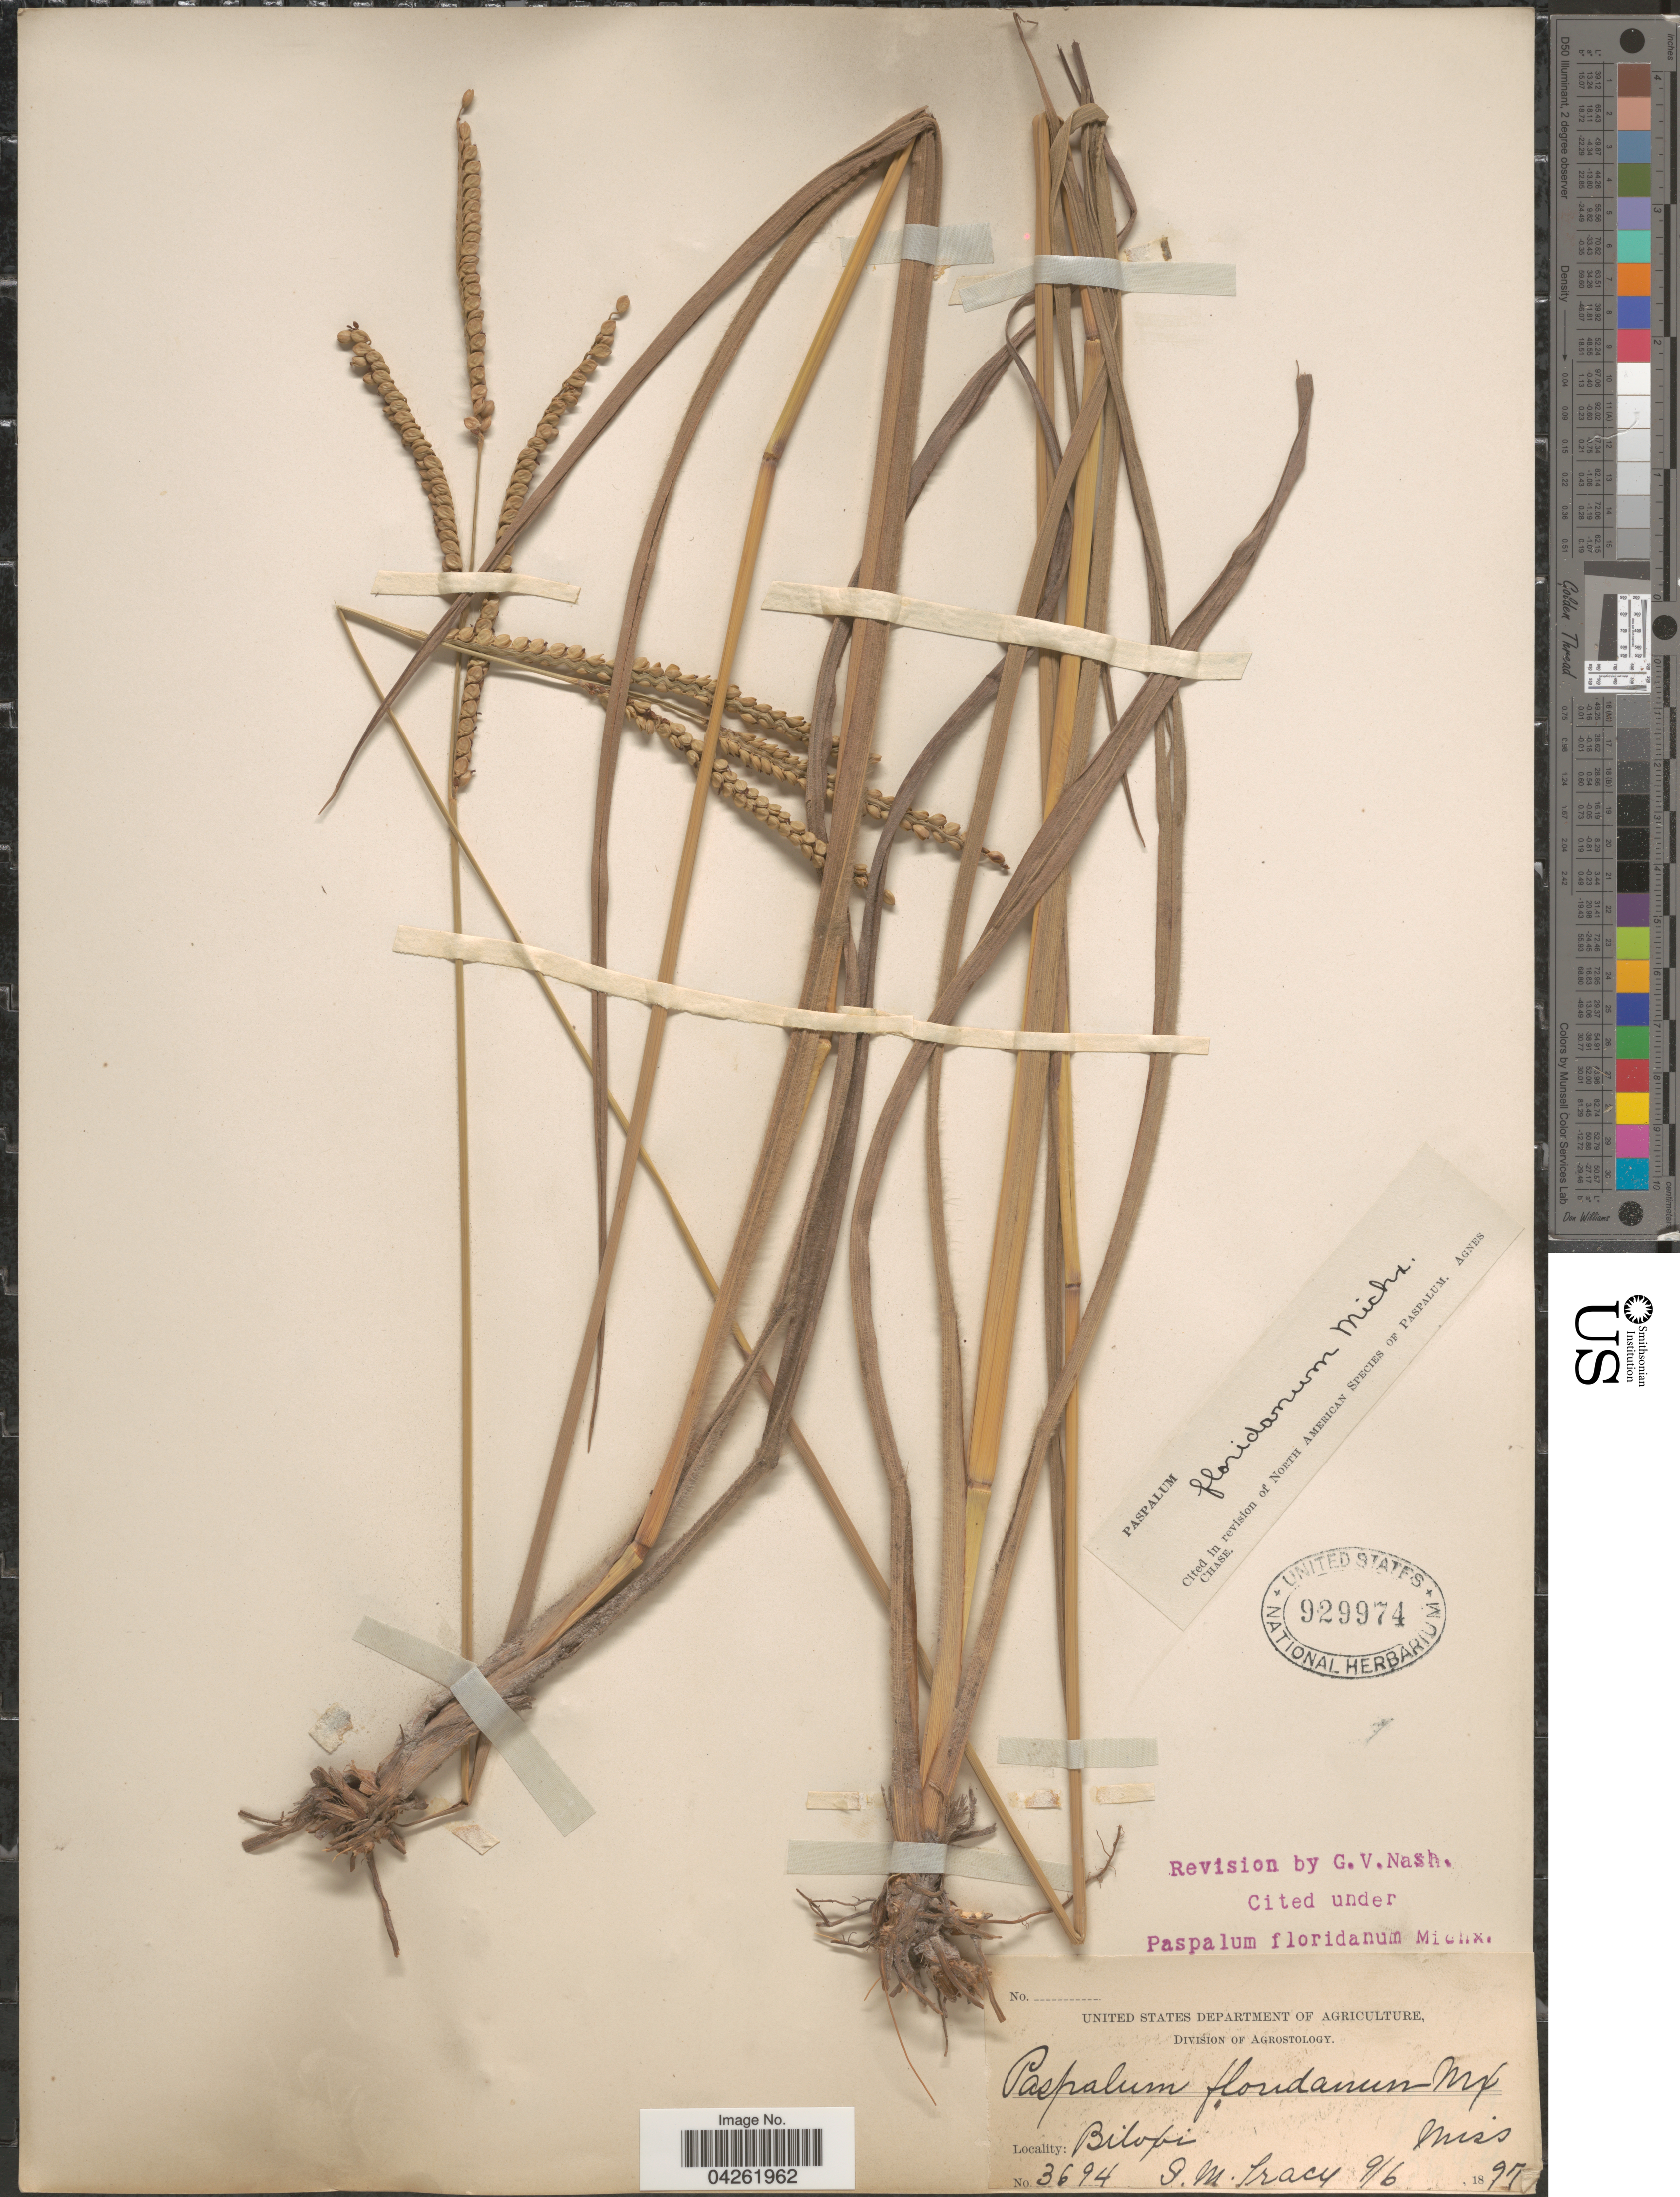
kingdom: Plantae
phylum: Tracheophyta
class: Liliopsida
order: Poales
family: Poaceae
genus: Paspalum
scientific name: Paspalum floridanum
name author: Michx.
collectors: S. M. Tracy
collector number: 3694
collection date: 1897-09-06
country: United States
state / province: Mississippi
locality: Biloxi.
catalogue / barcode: US 929974